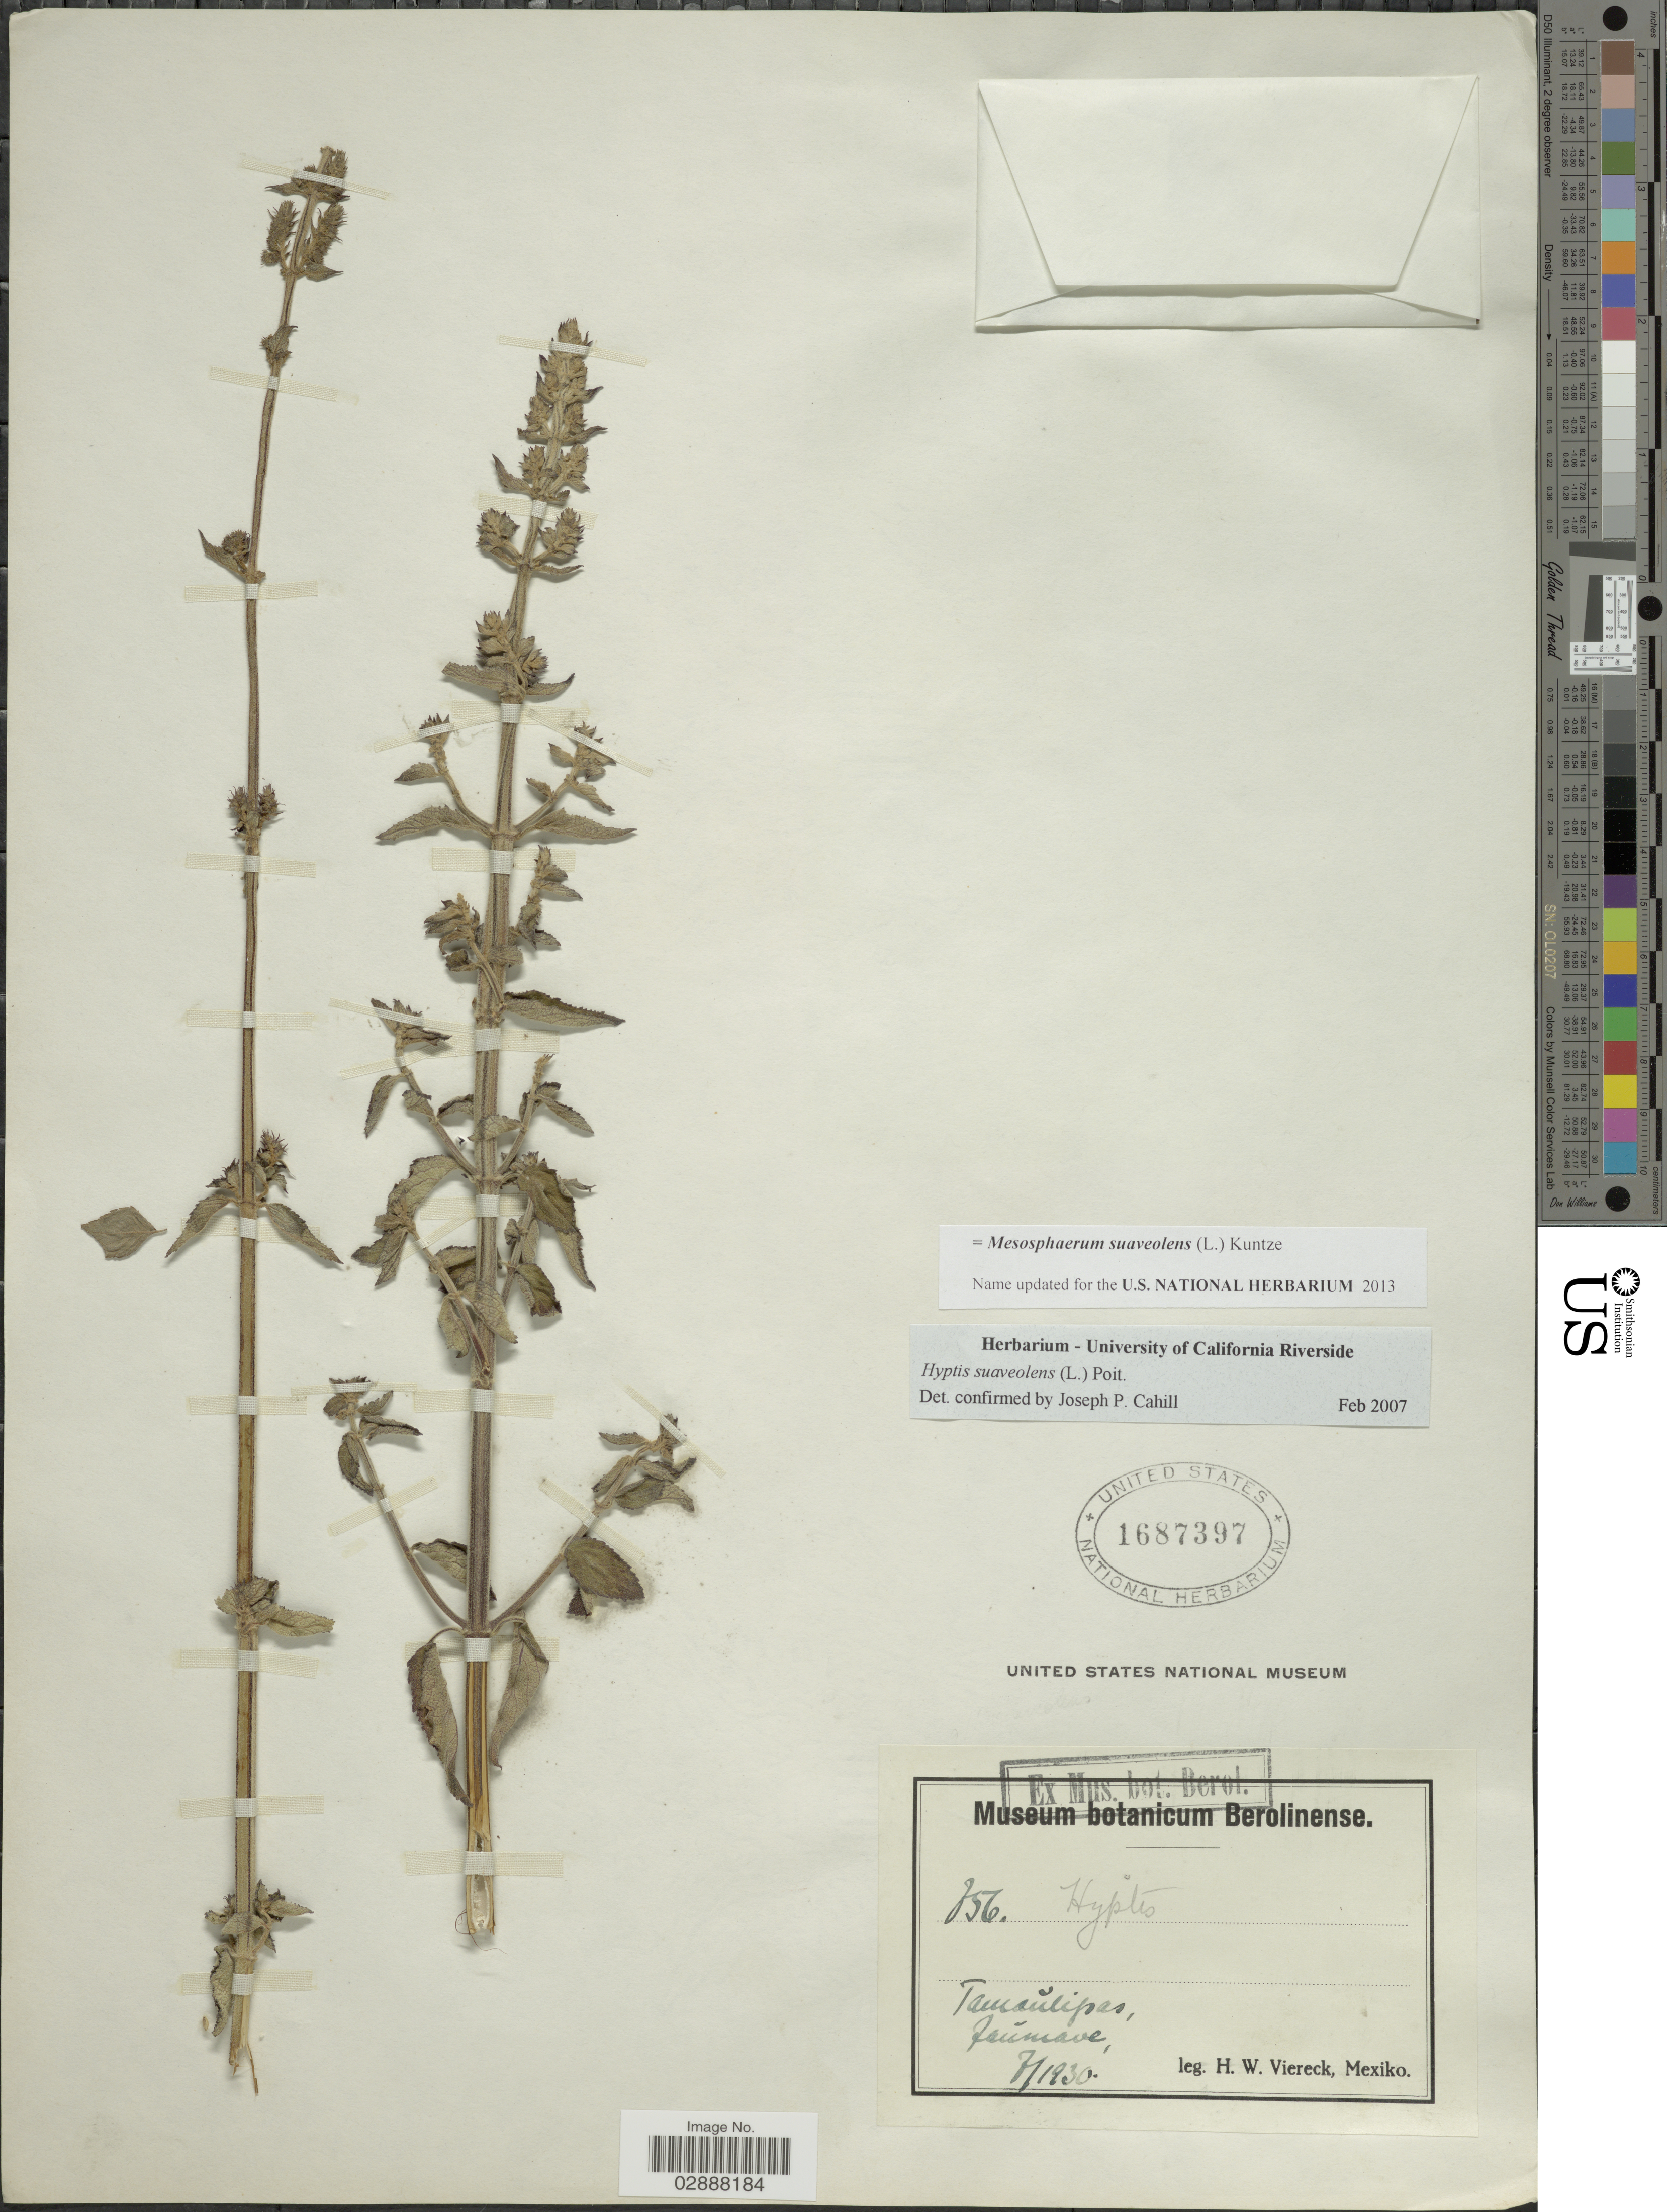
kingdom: Plantae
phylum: Tracheophyta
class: Magnoliopsida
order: Lamiales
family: Lamiaceae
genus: Mesosphaerum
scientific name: Mesosphaerum suaveolens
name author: (L.) Kuntze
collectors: H. W. Viereck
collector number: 856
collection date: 1930-07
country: Mexico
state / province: Tamaulipas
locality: Jaumave.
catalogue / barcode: US 1687397